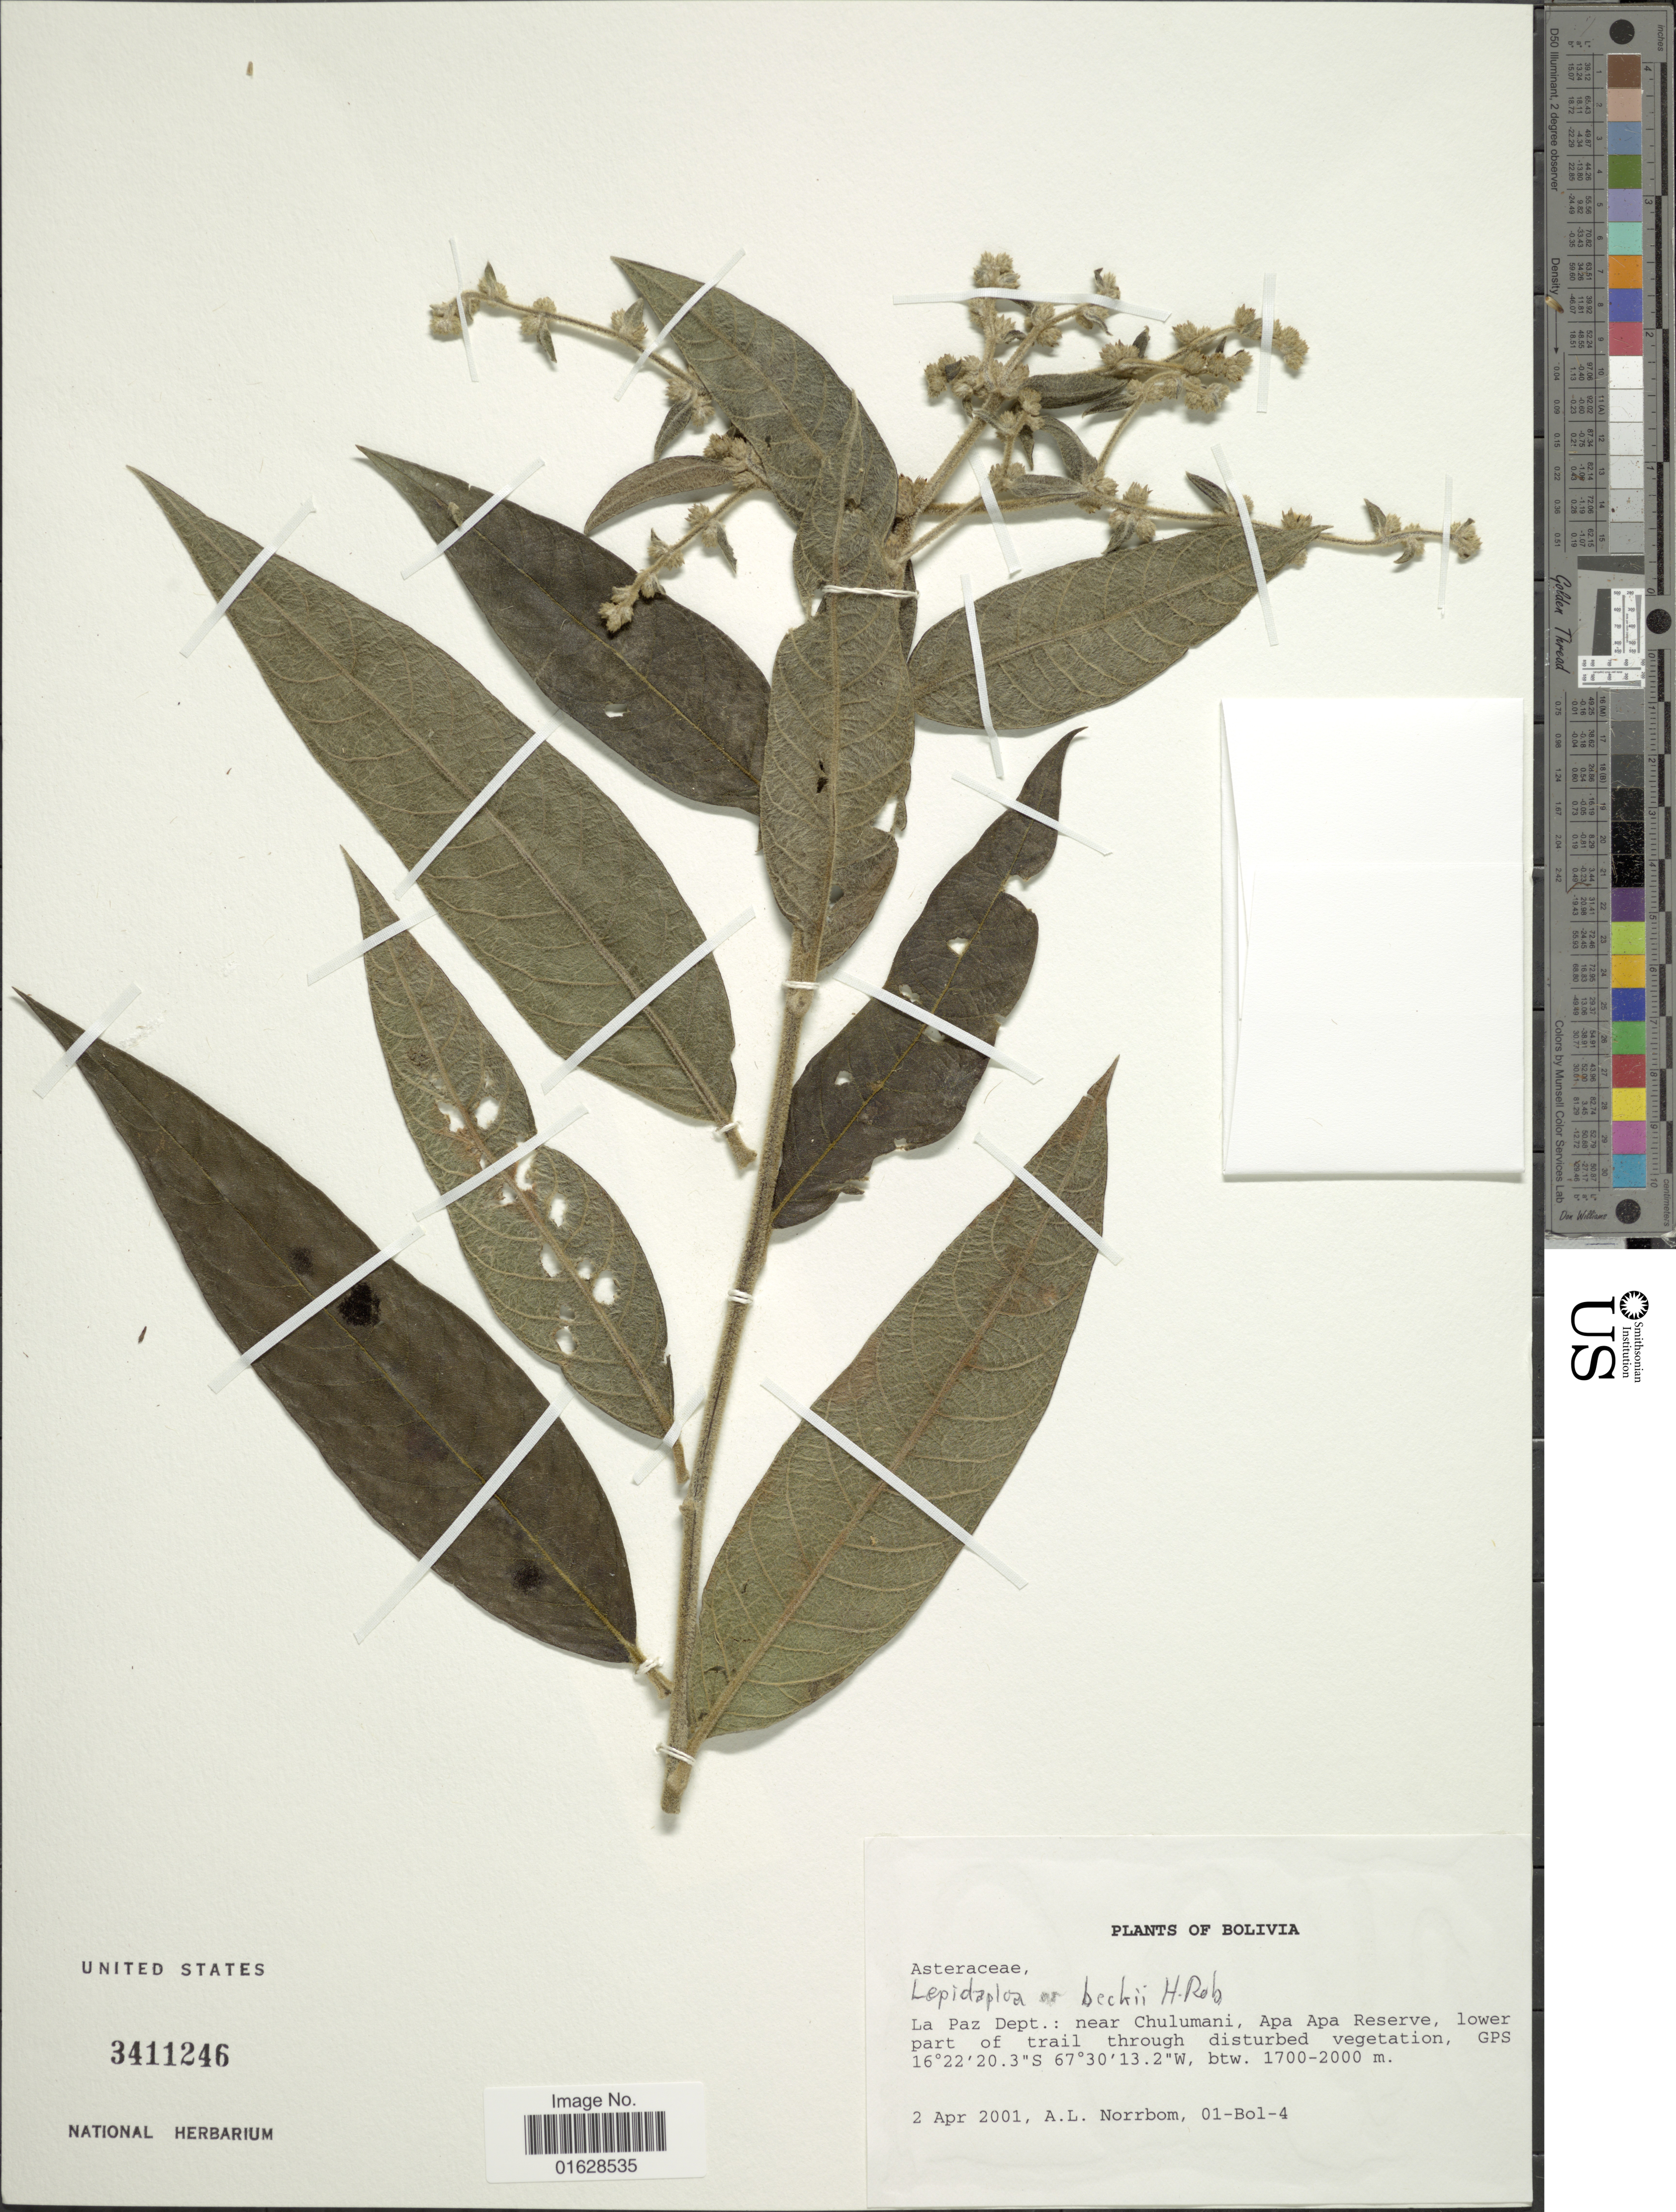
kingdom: Plantae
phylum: Tracheophyta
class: Magnoliopsida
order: Asterales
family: Asteraceae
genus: Lepidaploa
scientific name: Lepidaploa beckii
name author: H. Rob.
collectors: A. L. Norrbom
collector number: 01-Bol-4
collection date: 2001-04-02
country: Bolivia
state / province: La Paz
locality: Bolivia. La Paz Dept.: near Chulumani, Apa Apa Reserve, lower part of trail through disturbed vegetation,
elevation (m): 1700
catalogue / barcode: US 3411246